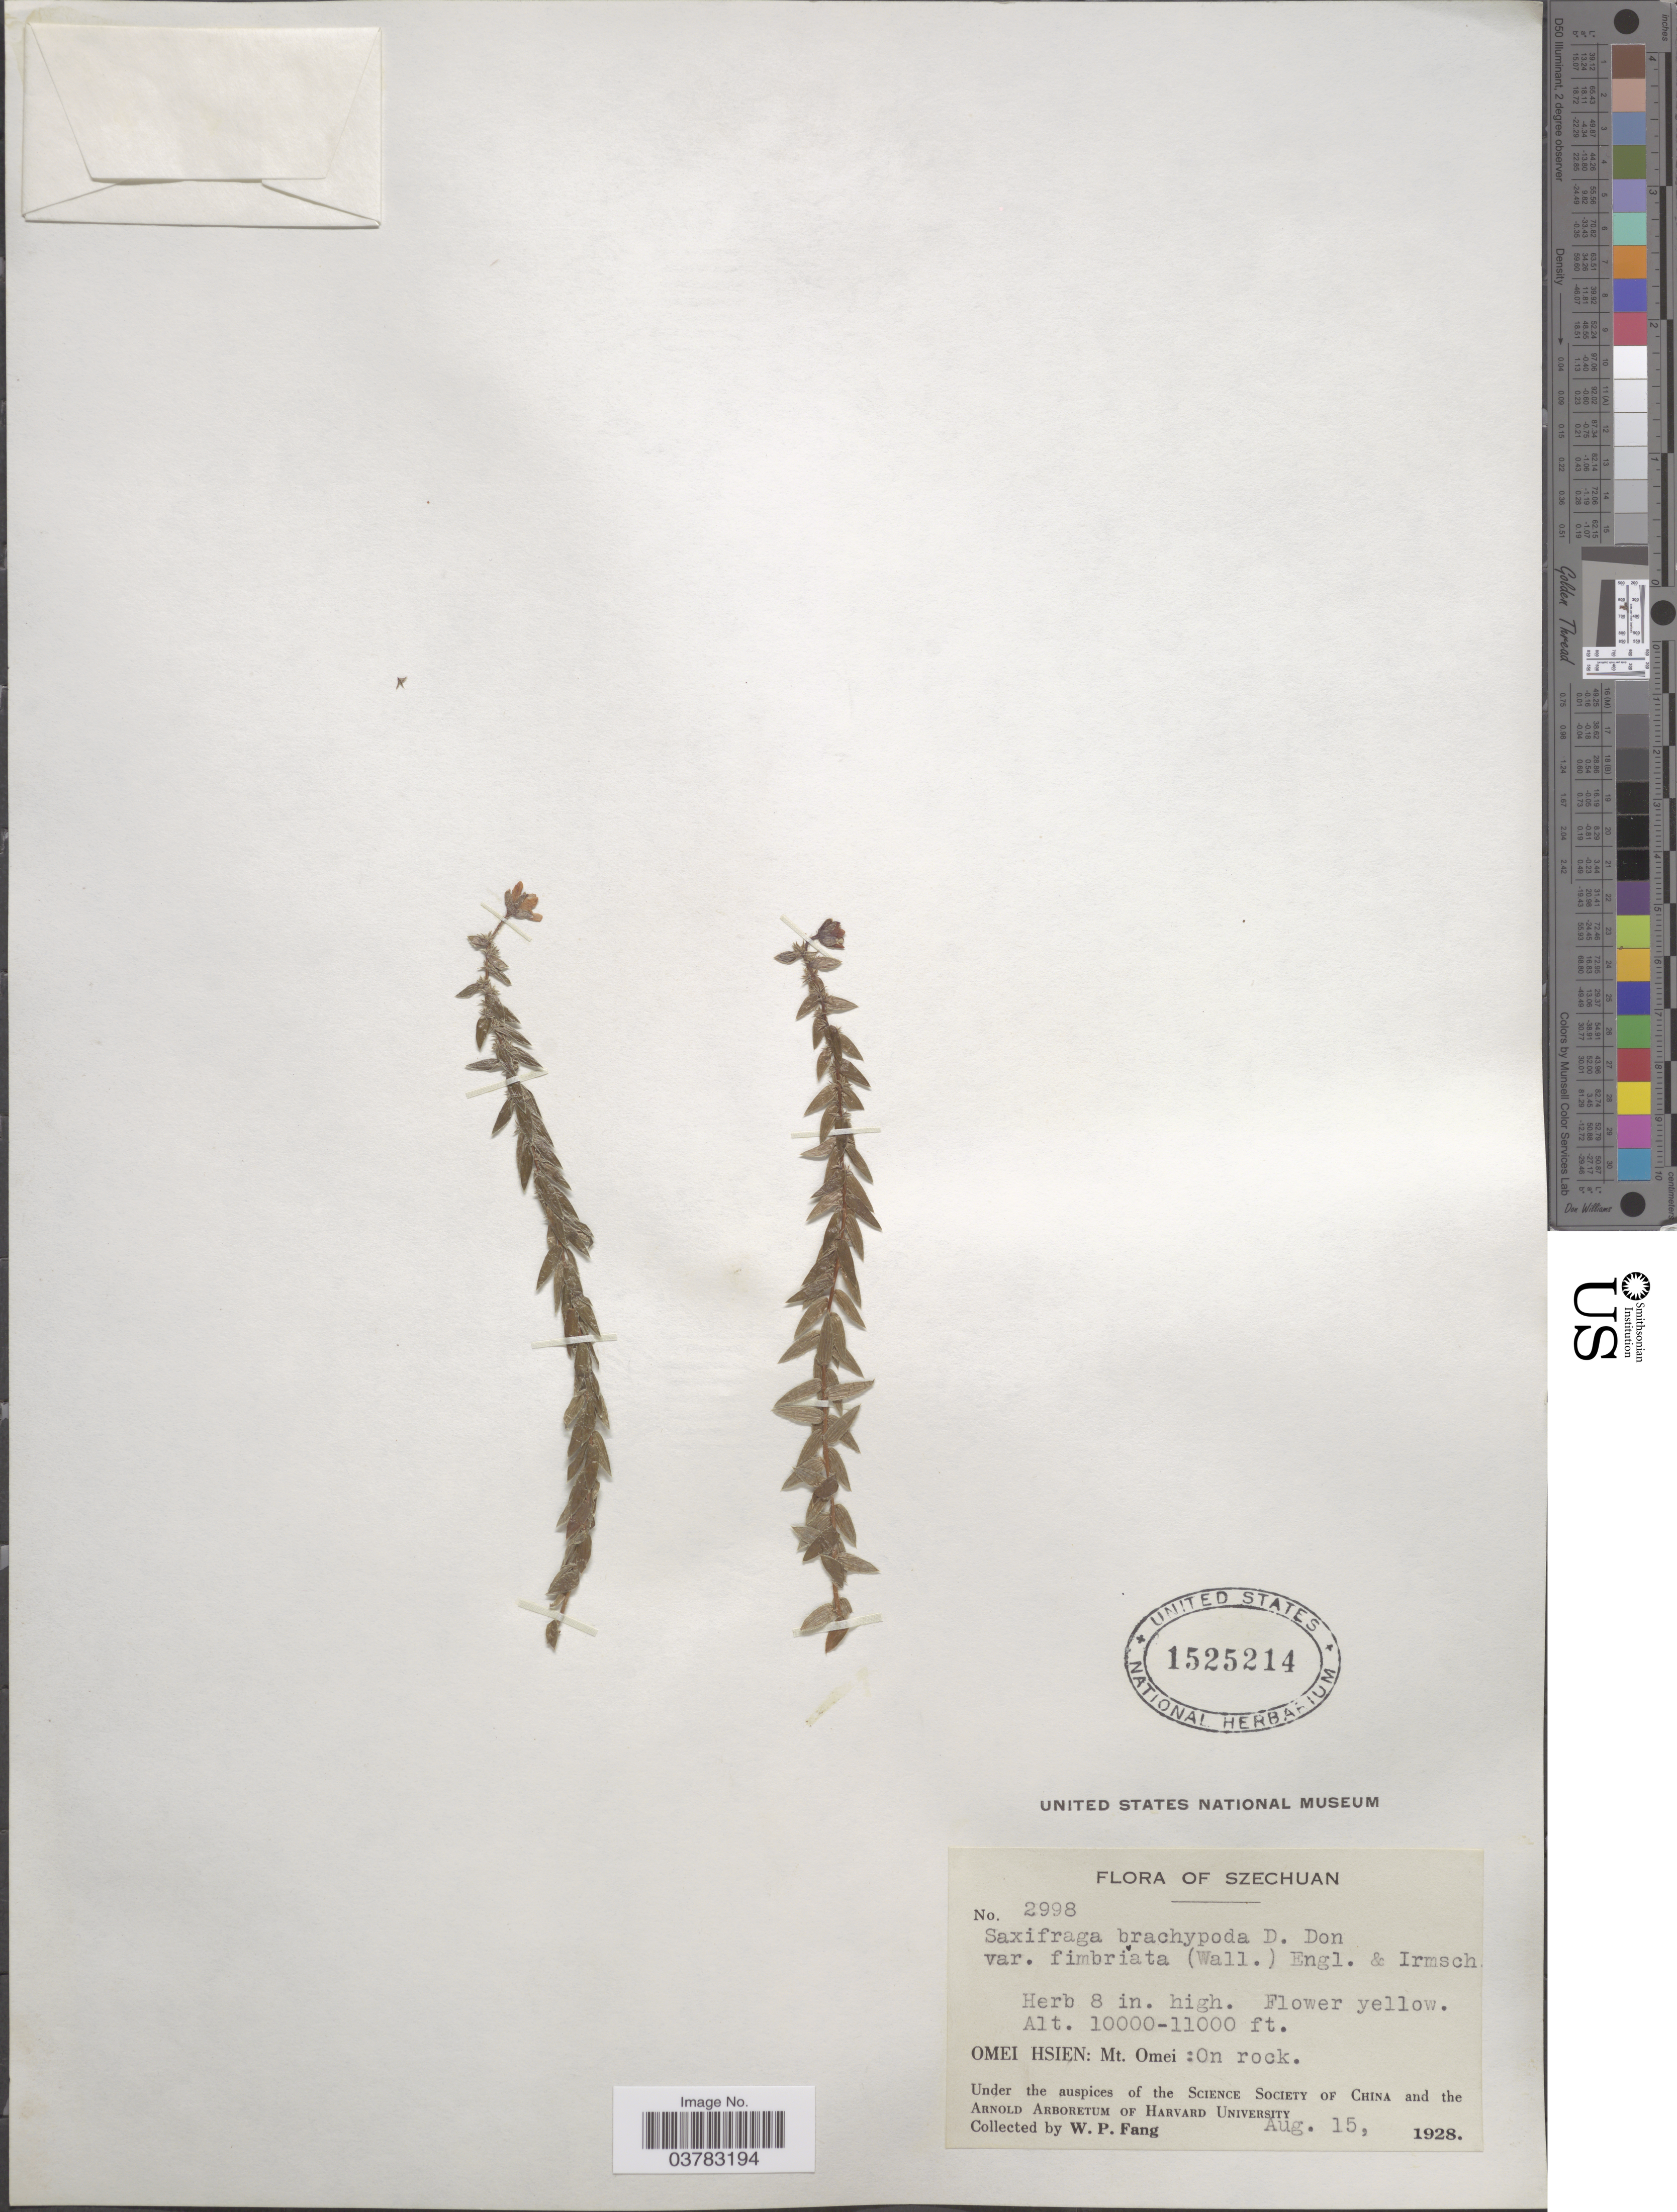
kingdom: Plantae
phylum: Tracheophyta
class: Magnoliopsida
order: Saxifragales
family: Saxifragaceae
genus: Saxifraga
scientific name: Saxifraga brachypoda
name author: D. Don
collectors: W. P. Fang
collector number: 2998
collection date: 1928-08-15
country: China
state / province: Sichuan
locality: Szechuan. Omei Hsien: Mt. Omei: On rock.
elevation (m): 3048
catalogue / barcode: US 1525214